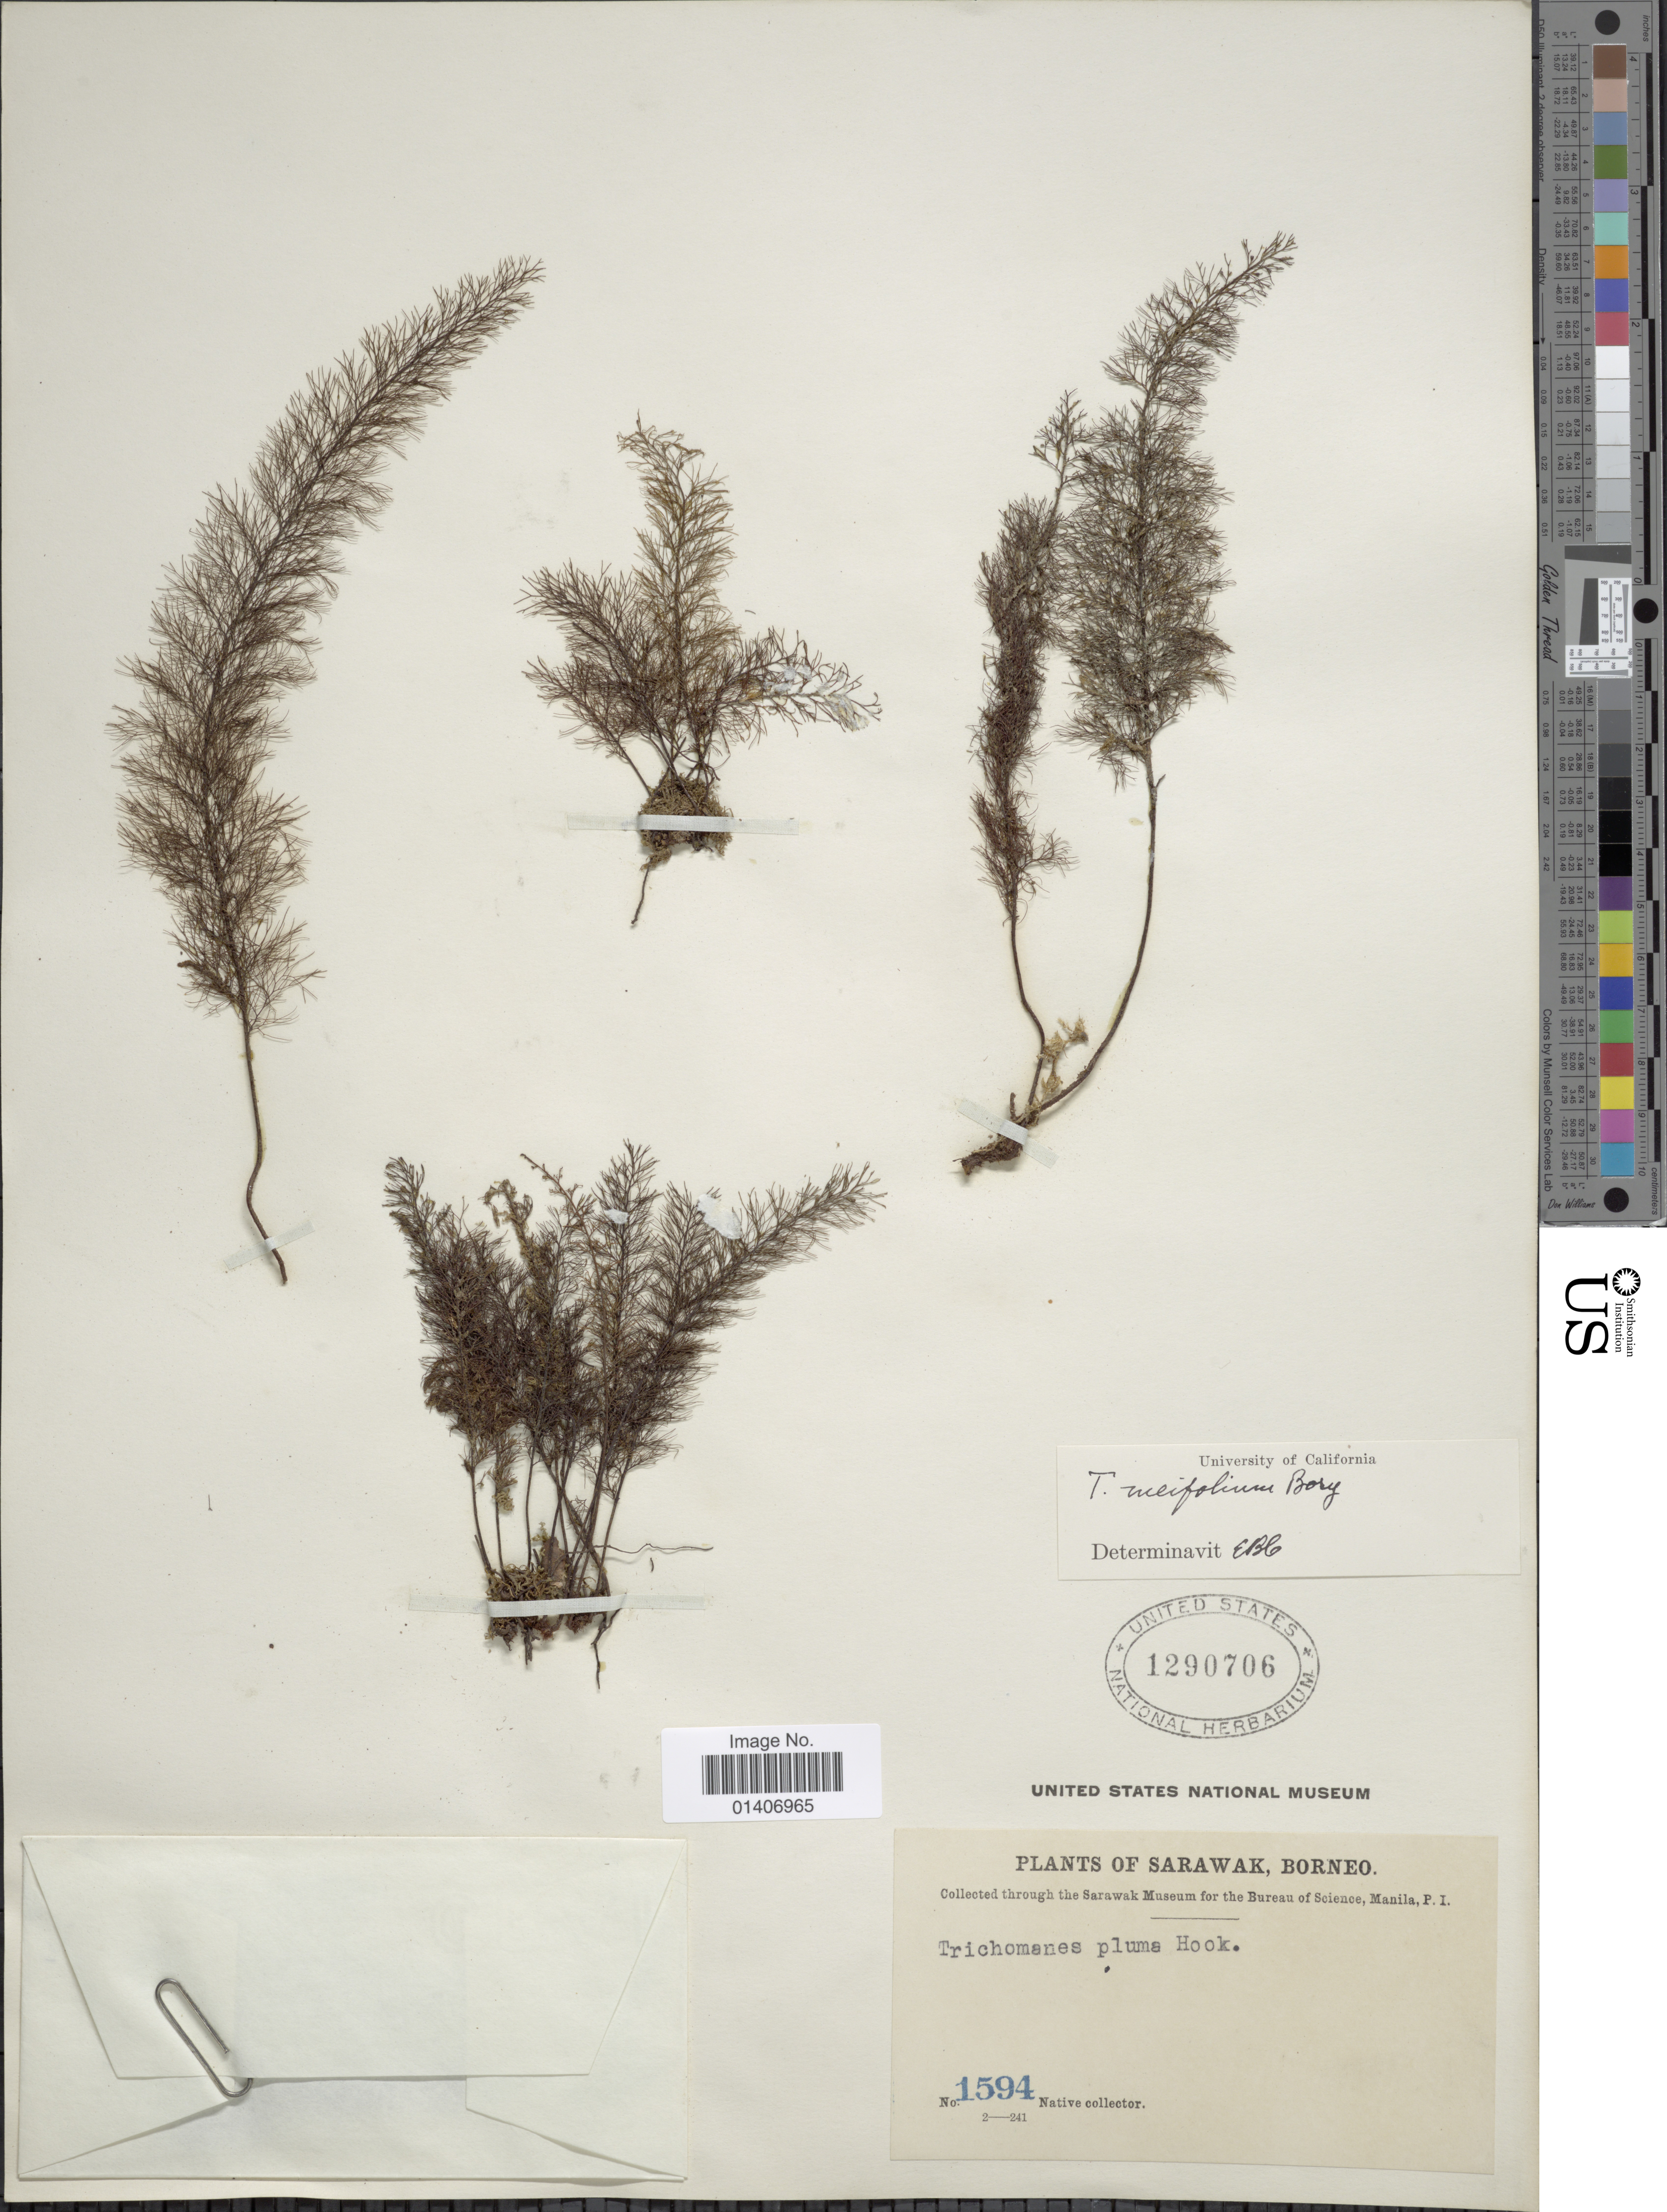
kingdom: Plantae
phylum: Tracheophyta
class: Polypodiopsida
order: Hymenophyllales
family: Hymenophyllaceae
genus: Abrodictyum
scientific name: Abrodictyum meifolium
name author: (Bory) Ebihara & K. Iwats.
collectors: Native collector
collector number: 1594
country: Malaysia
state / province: Sarawak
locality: Sarawak, Borneo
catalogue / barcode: US 1290706